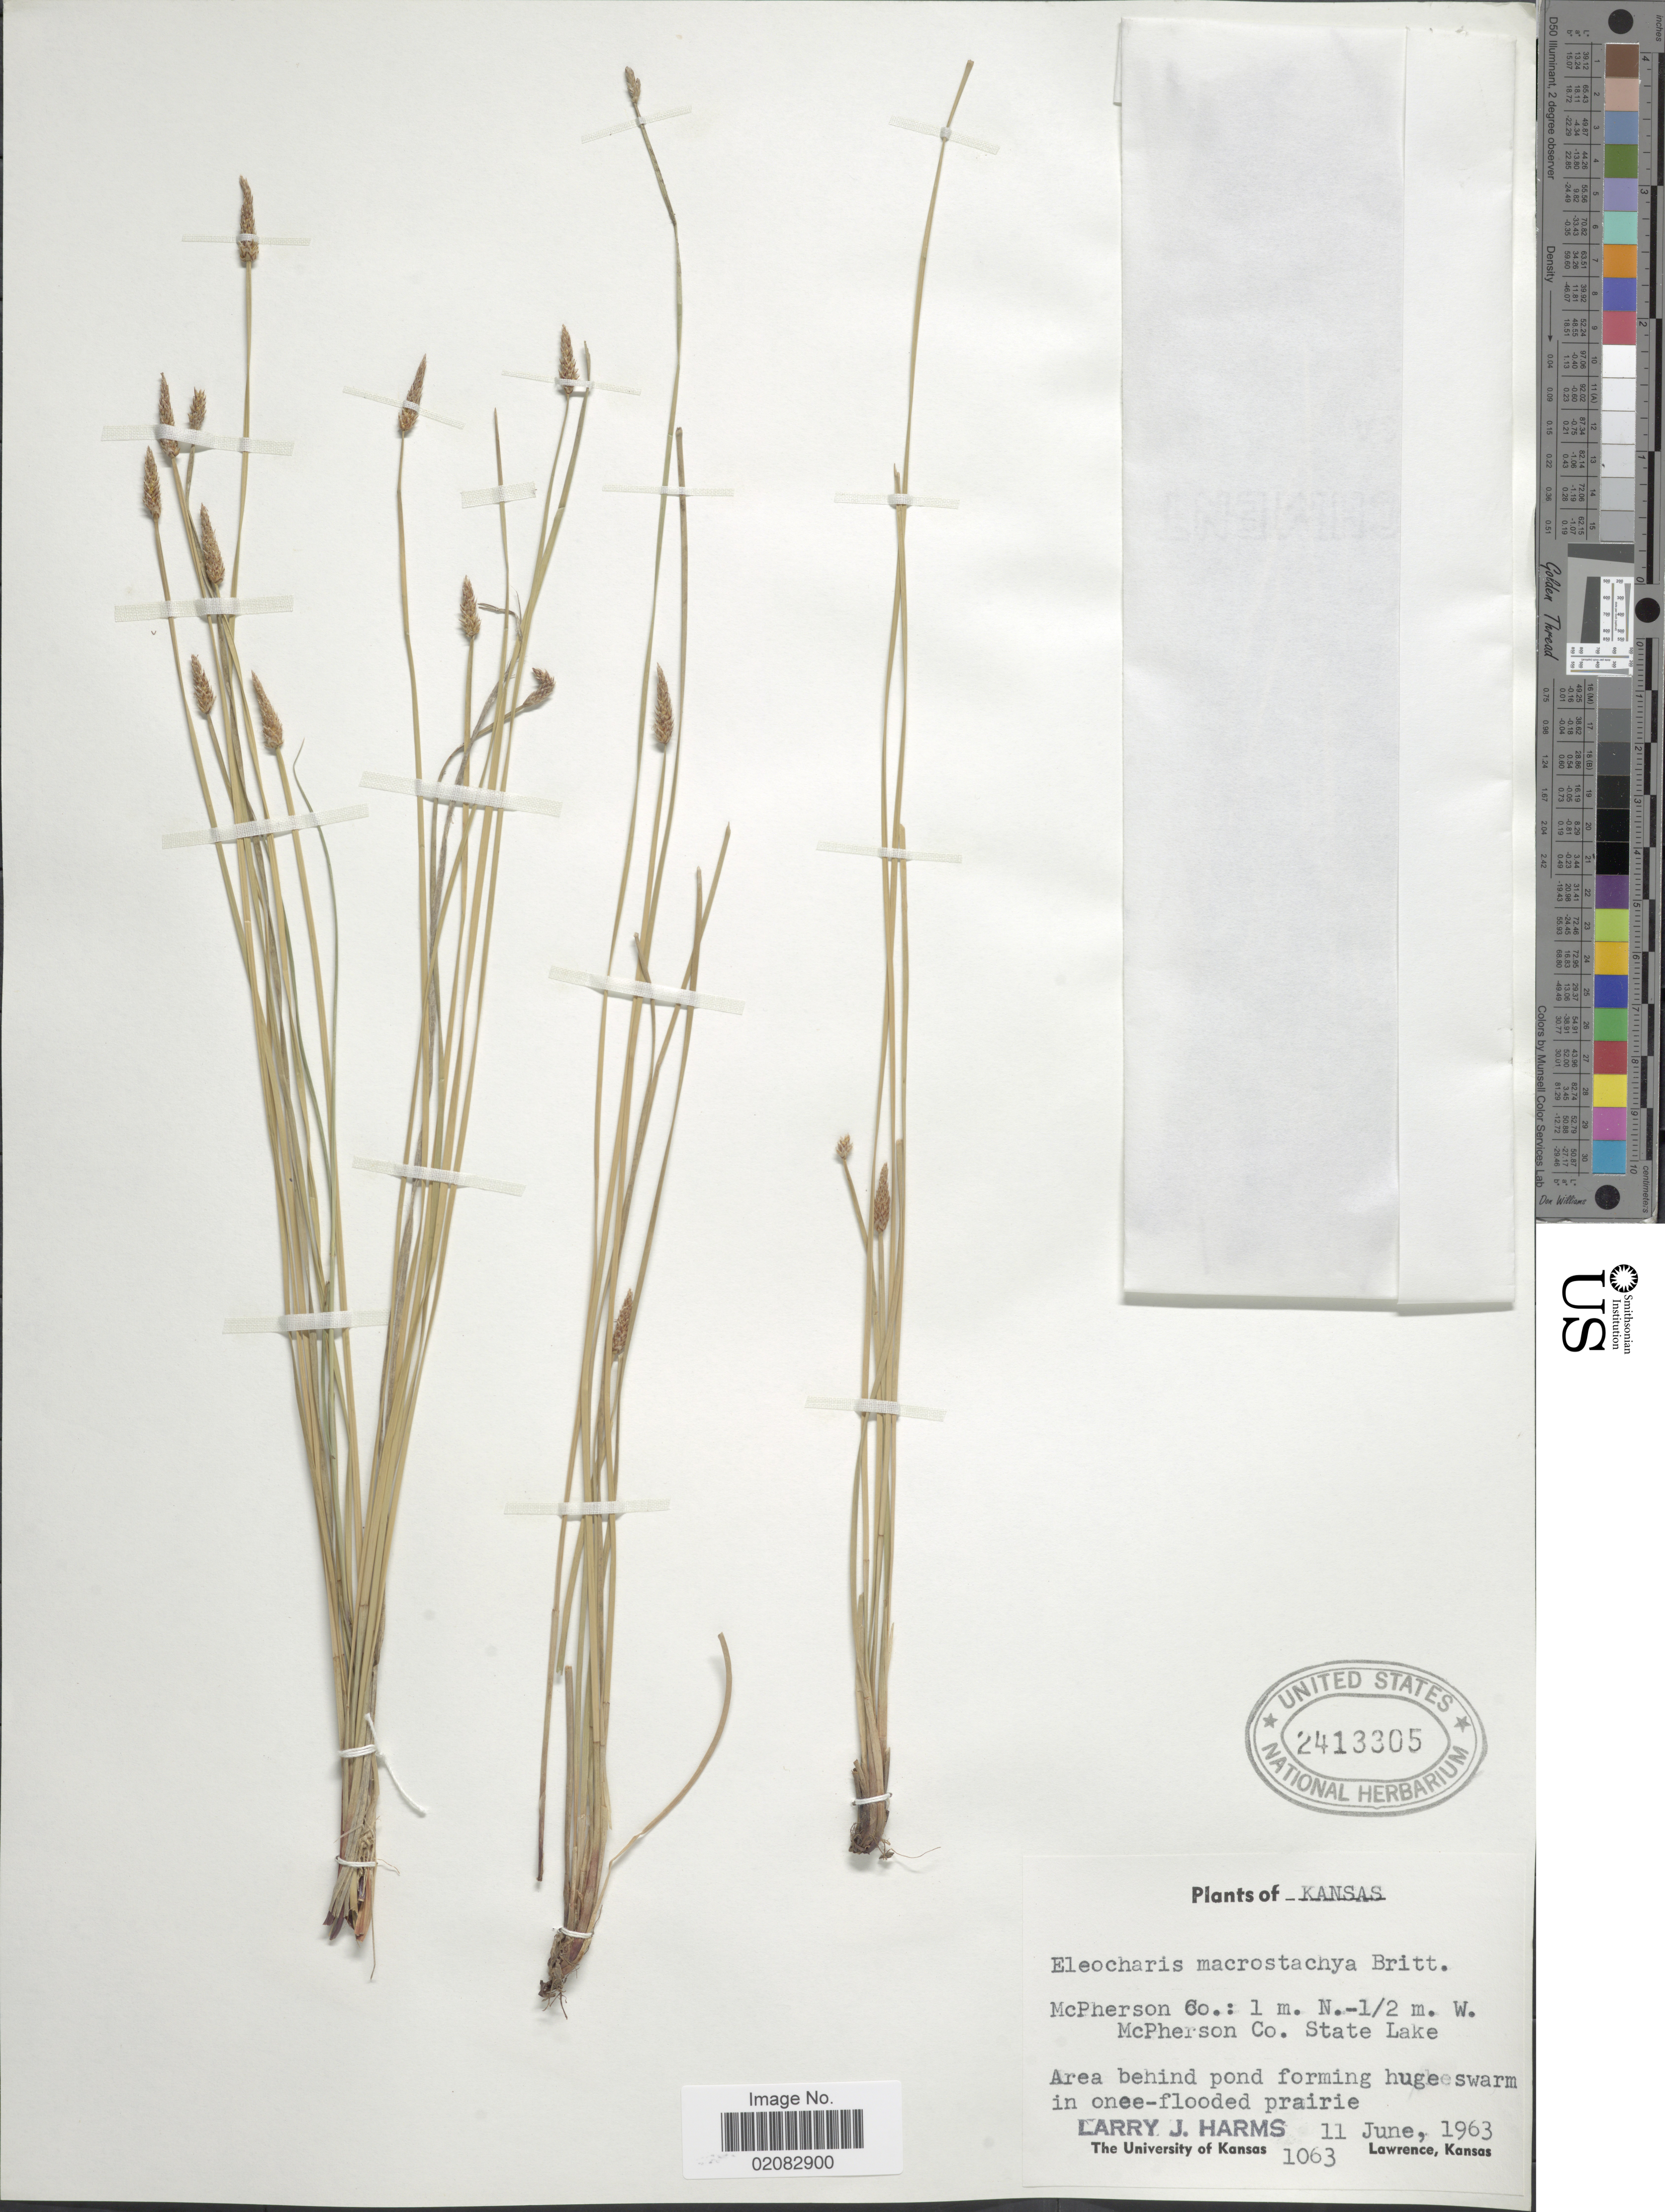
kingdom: Plantae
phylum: Tracheophyta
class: Liliopsida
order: Poales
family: Cyperaceae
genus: Eleocharis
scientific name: Eleocharis macrostachya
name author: Britton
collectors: L. Harms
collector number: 1063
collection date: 1963-06-11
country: United States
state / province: Kansas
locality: McPherson Co.: 1 m. N.-1/2 m. W. McPherson Co. State Lake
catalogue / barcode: US 2413305